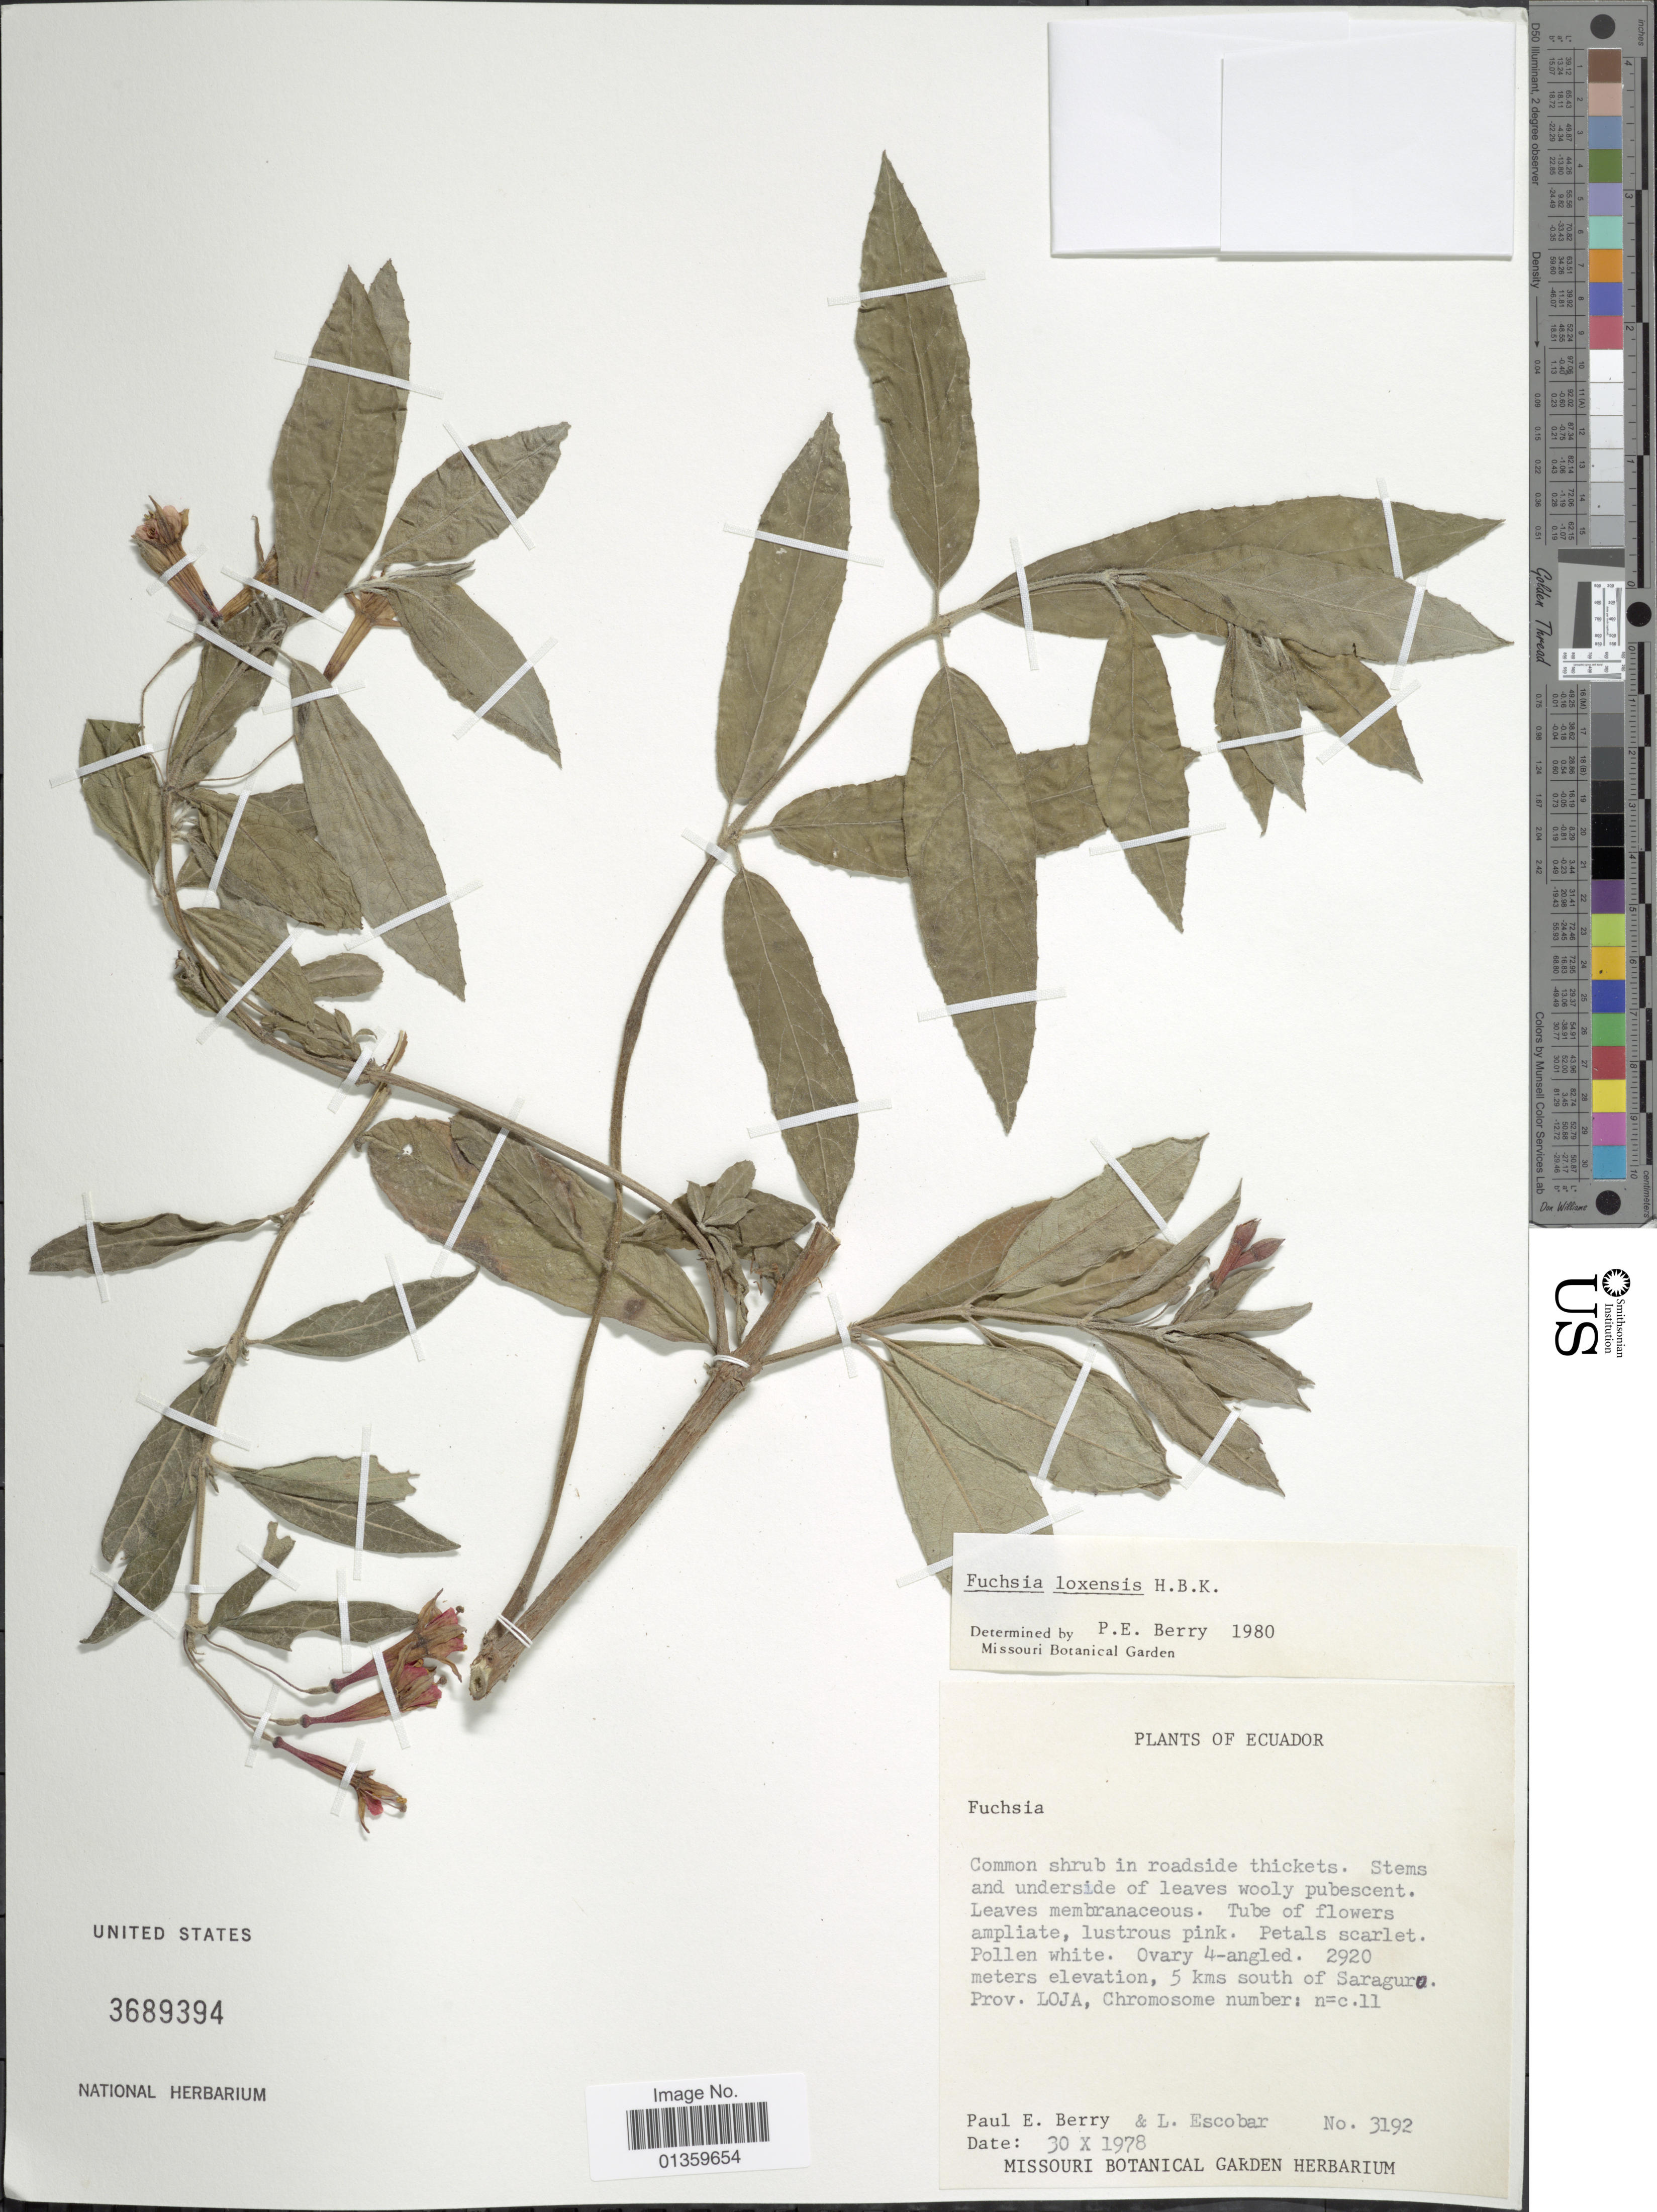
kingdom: Plantae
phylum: Tracheophyta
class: Magnoliopsida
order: Myrtales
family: Onagraceae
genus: Fuchsia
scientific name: Fuchsia loxensis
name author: Kunth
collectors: P. E. Berry & L. Escobar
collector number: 3192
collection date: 1978-10-30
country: Ecuador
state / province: Loja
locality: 5 kms south of Saraguro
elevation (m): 2920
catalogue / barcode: US 3689394